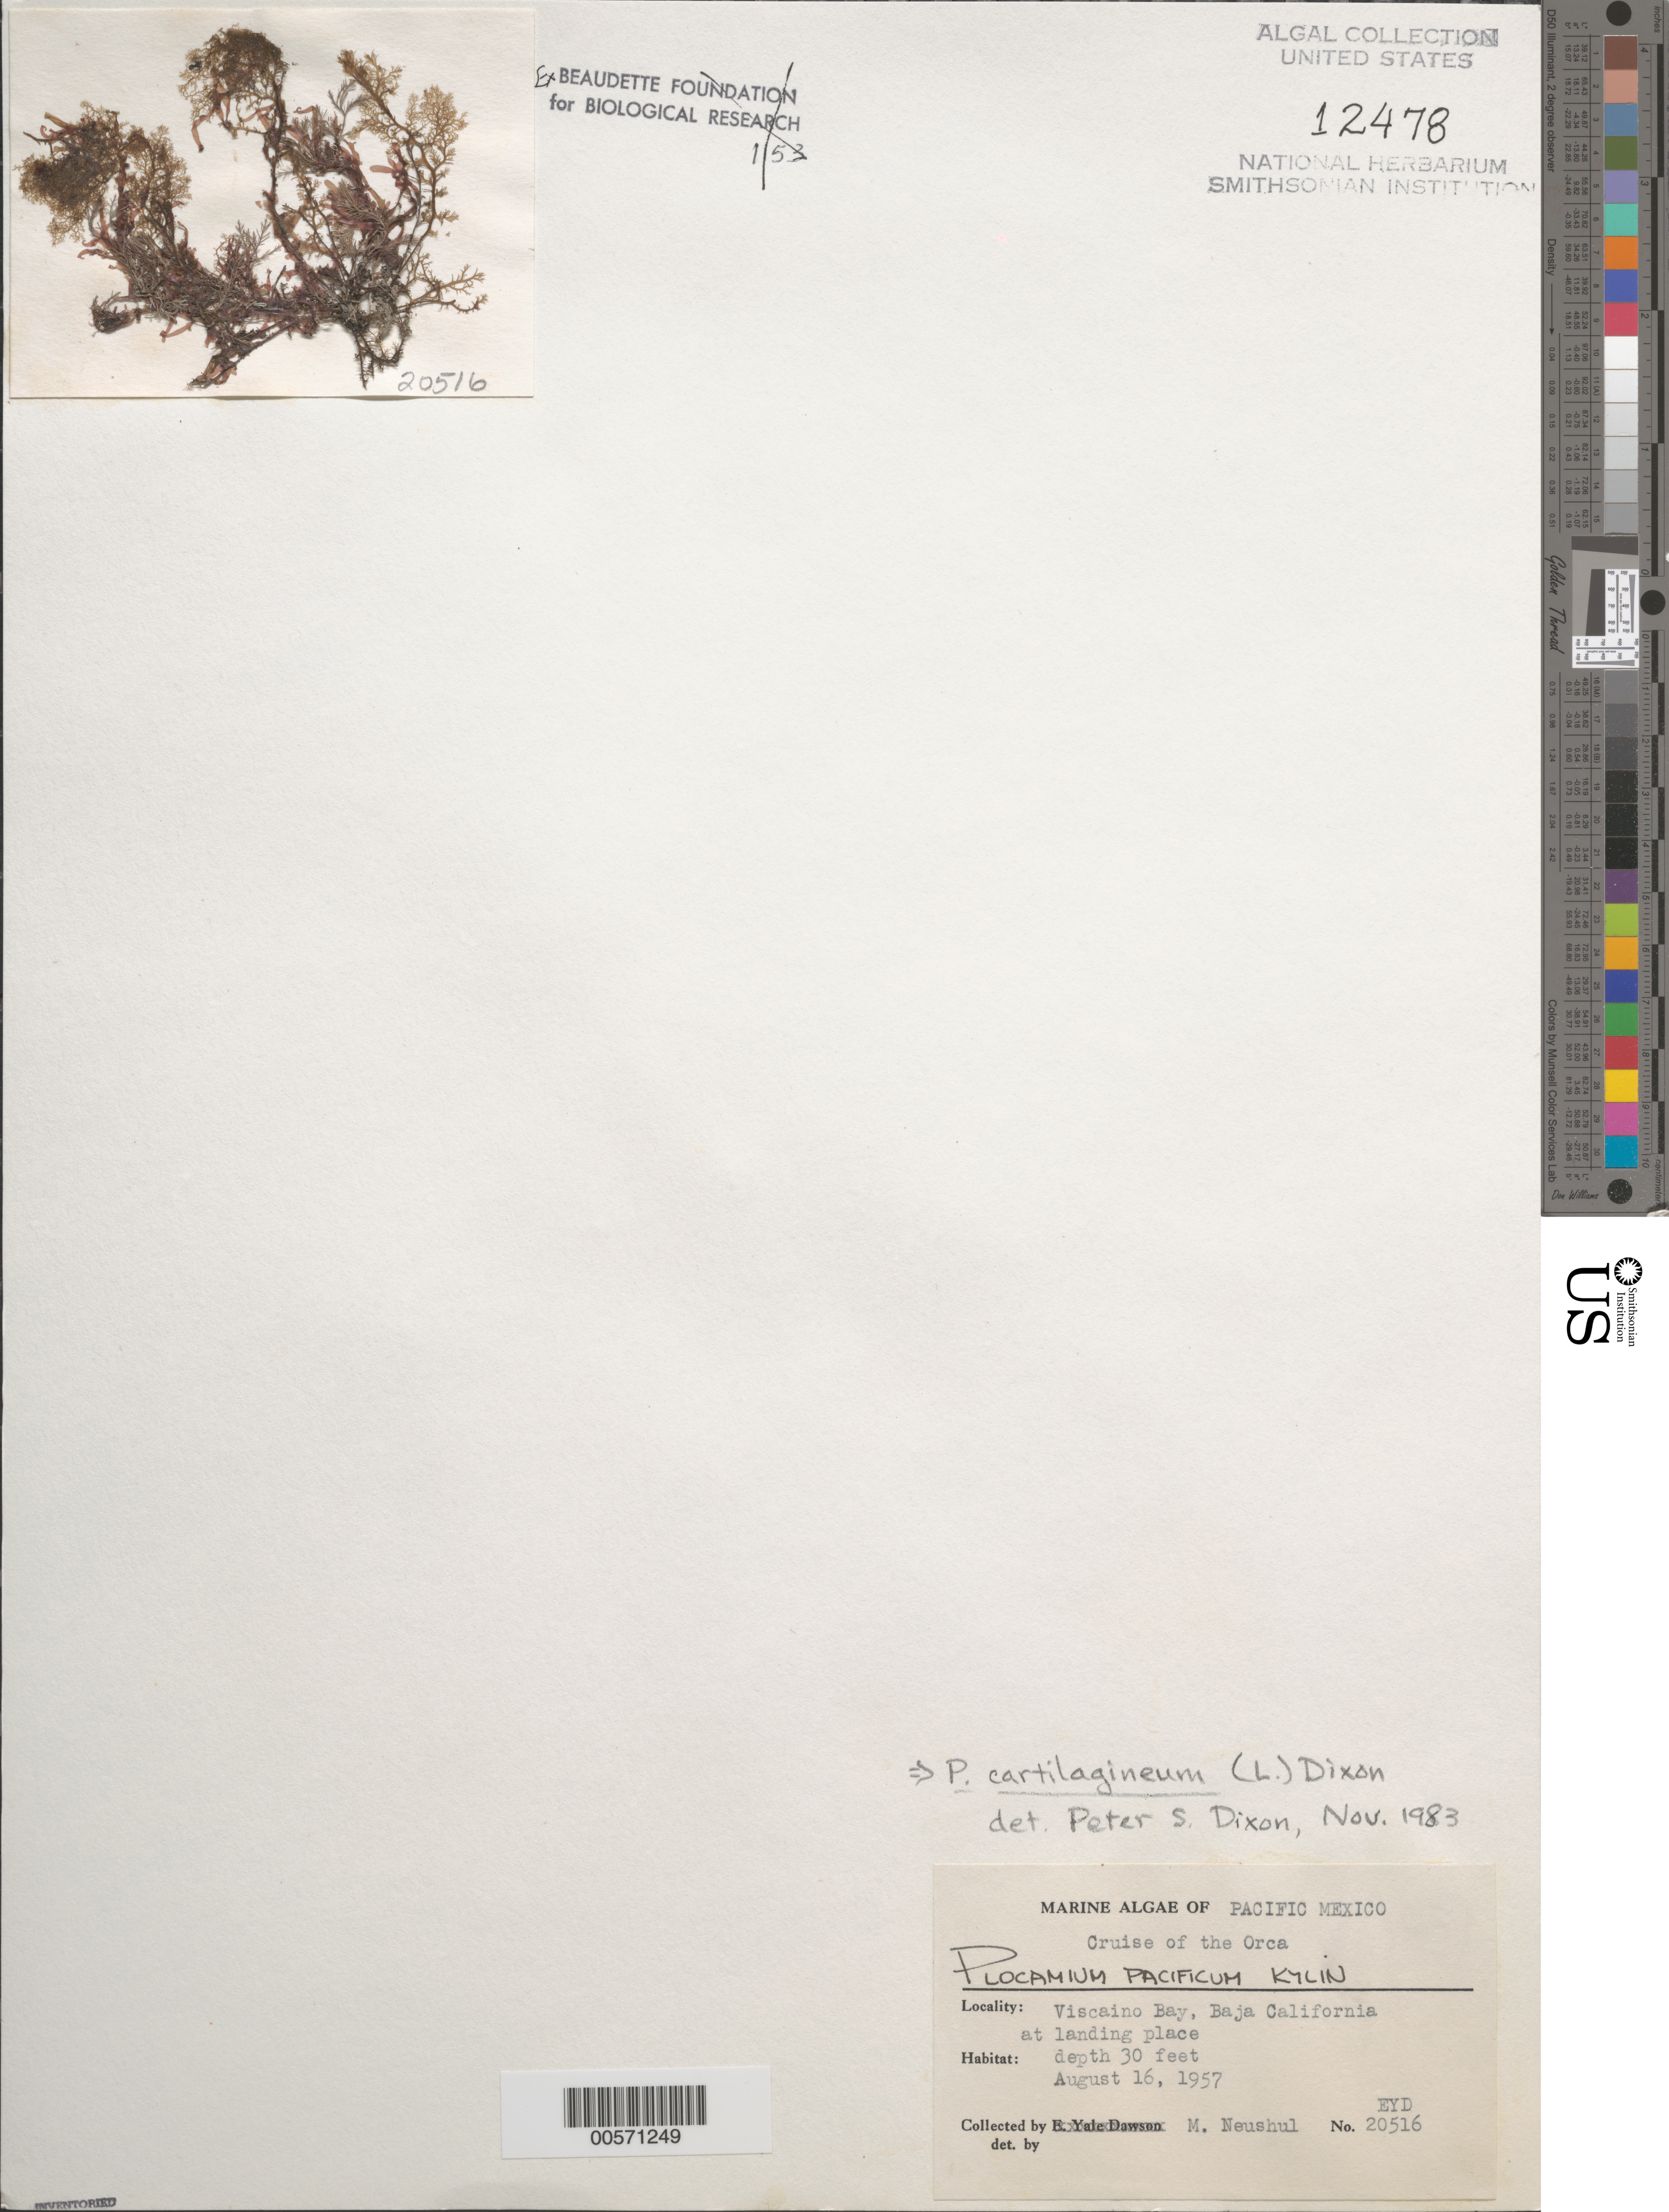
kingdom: Plantae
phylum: Rhodophyta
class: Florideophyceae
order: Plocamiales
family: Plocamiaceae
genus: Plocamium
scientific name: Plocamium cartilagineum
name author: (L.) P.S. Dixon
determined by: Dixon, P. S.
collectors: M. Neushul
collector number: EYD 20516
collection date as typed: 16 Aug 1957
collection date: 1957-08-16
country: Mexico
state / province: Baja California Norte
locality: Bahia Sebastian Vizcaino (Viscaino Bay)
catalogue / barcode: US 12478